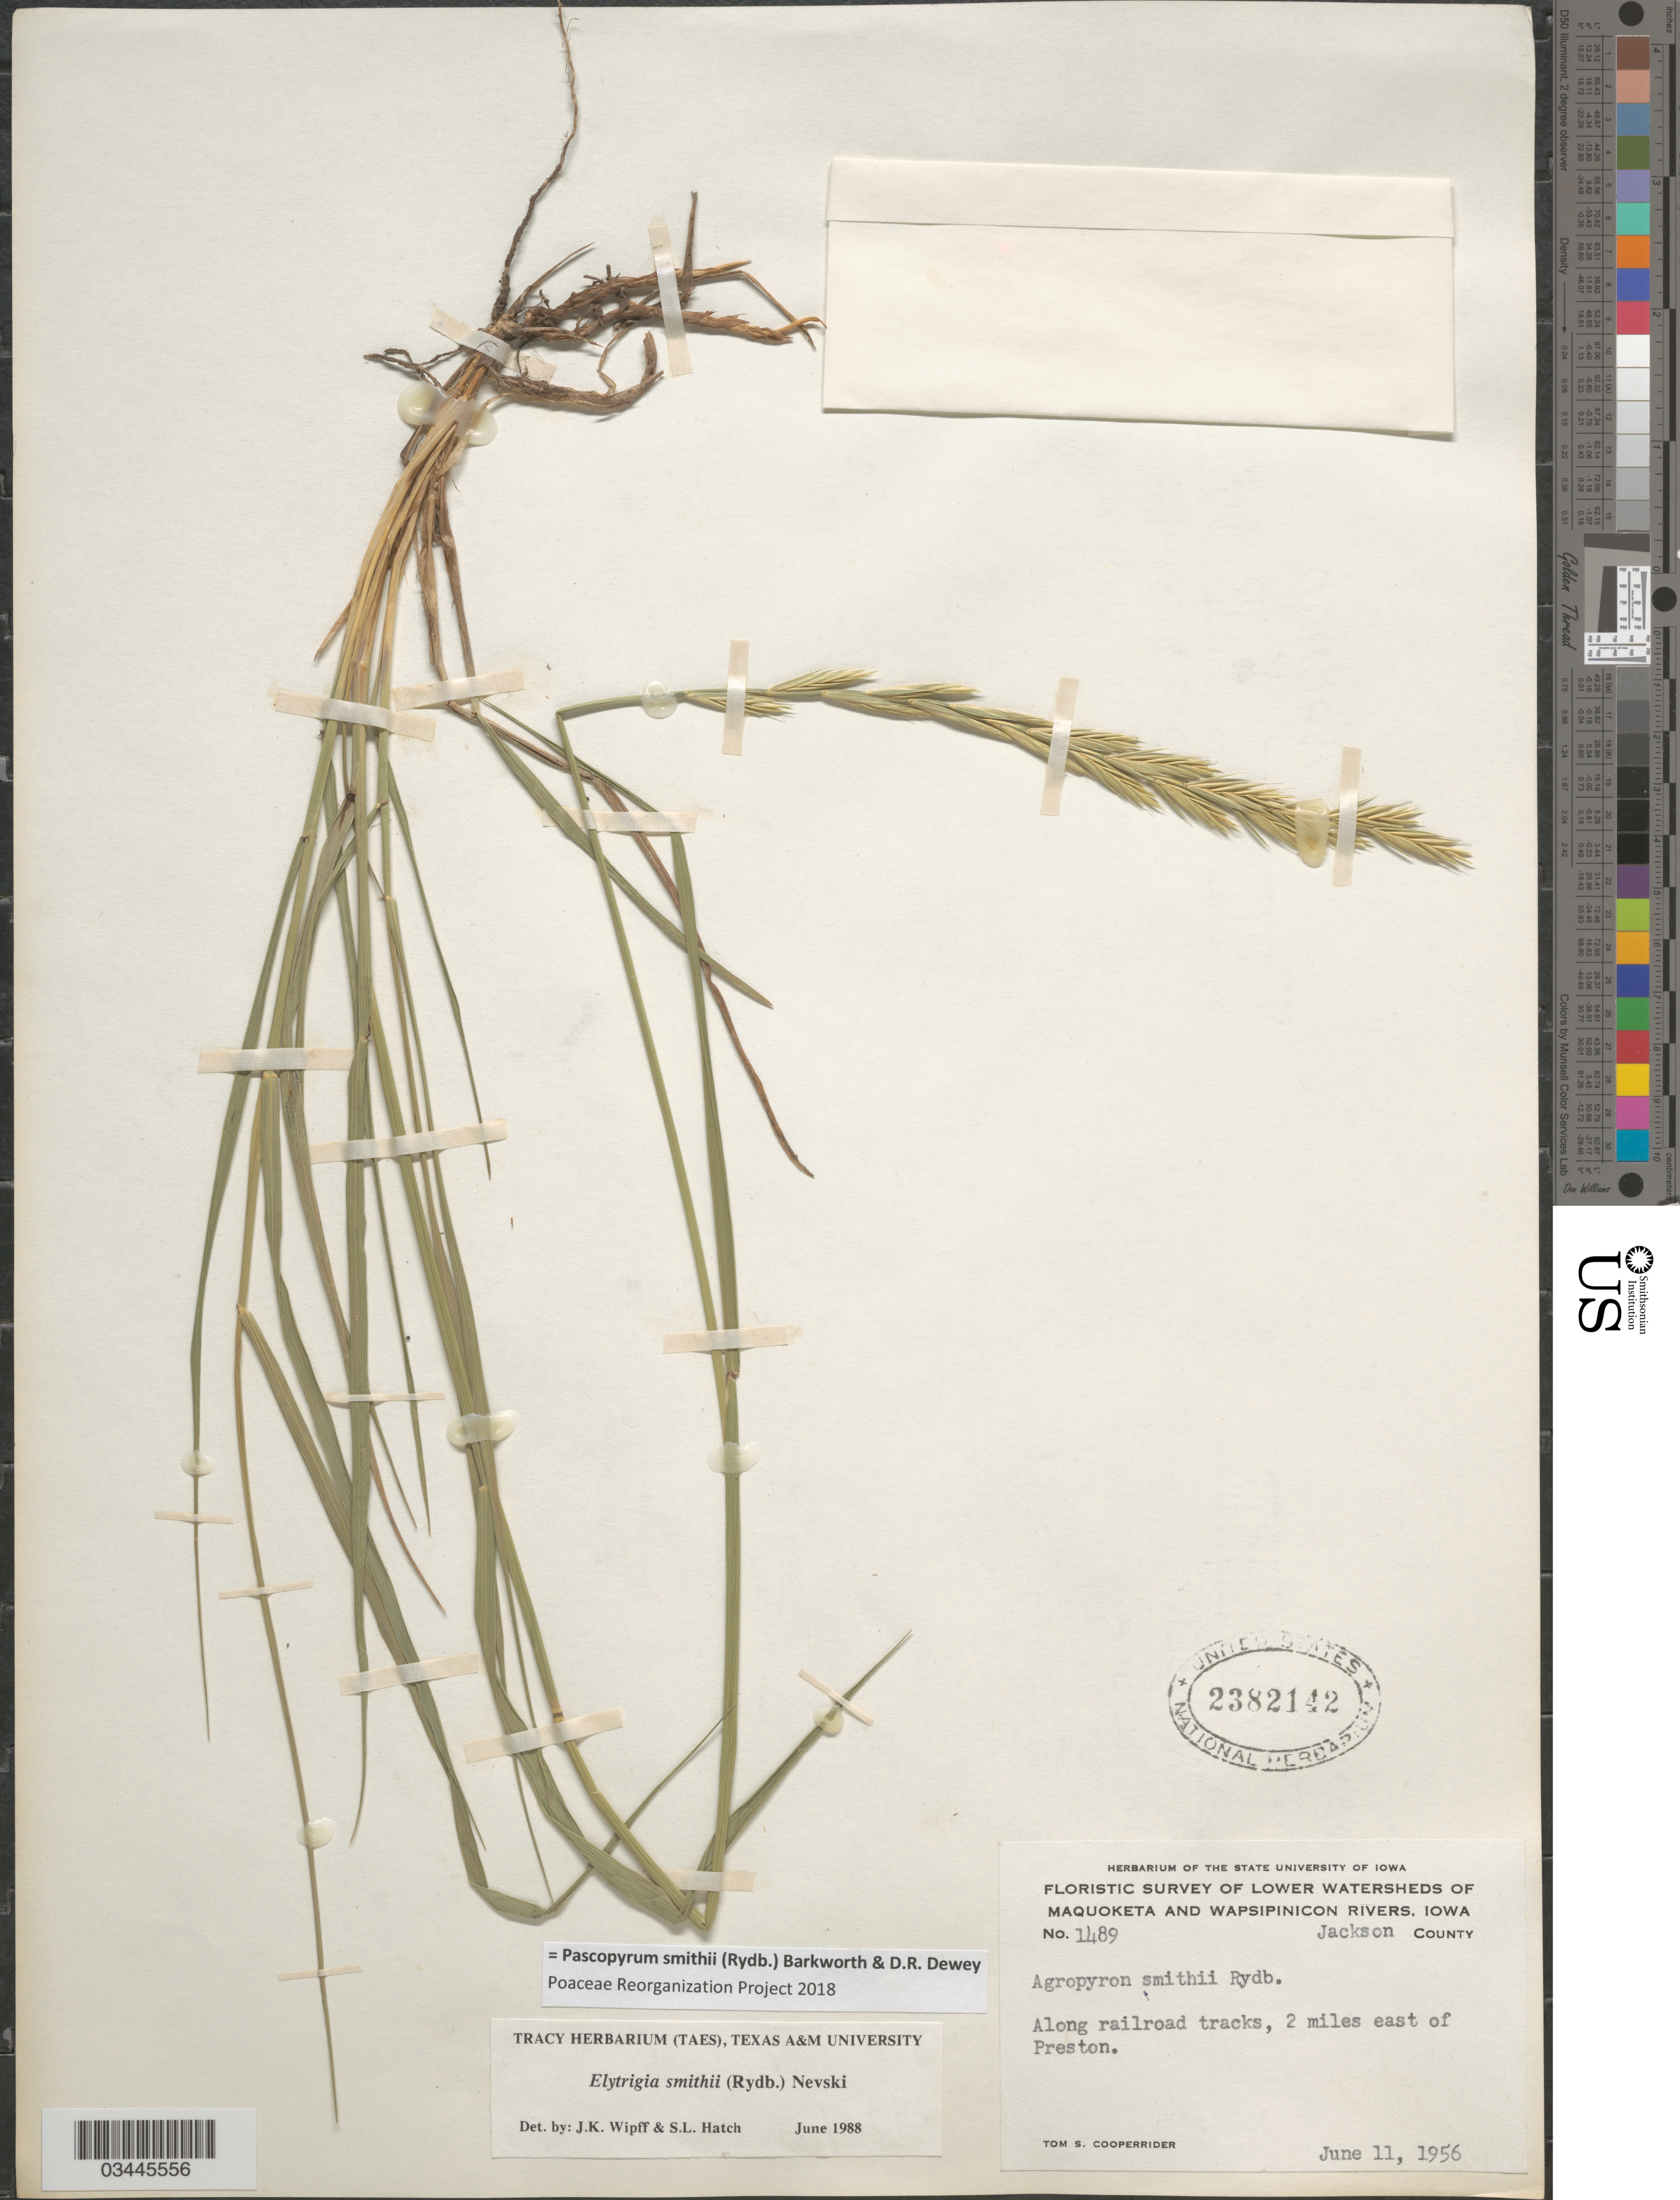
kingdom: Plantae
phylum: Tracheophyta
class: Liliopsida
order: Poales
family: Poaceae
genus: Pascopyrum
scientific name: Pascopyrum smithii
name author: (Rydb.) Barkworth & Dewey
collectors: T. S. Cooperrider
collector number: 1489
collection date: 1956-06-11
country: United States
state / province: Iowa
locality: Floristic Survey of Lower Watersheds of Maquoketa and Wapsipinicon Rivers, Iowa. Jackson County. Along railroad tracks, 2 miles east of Preston.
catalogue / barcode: US 2382142